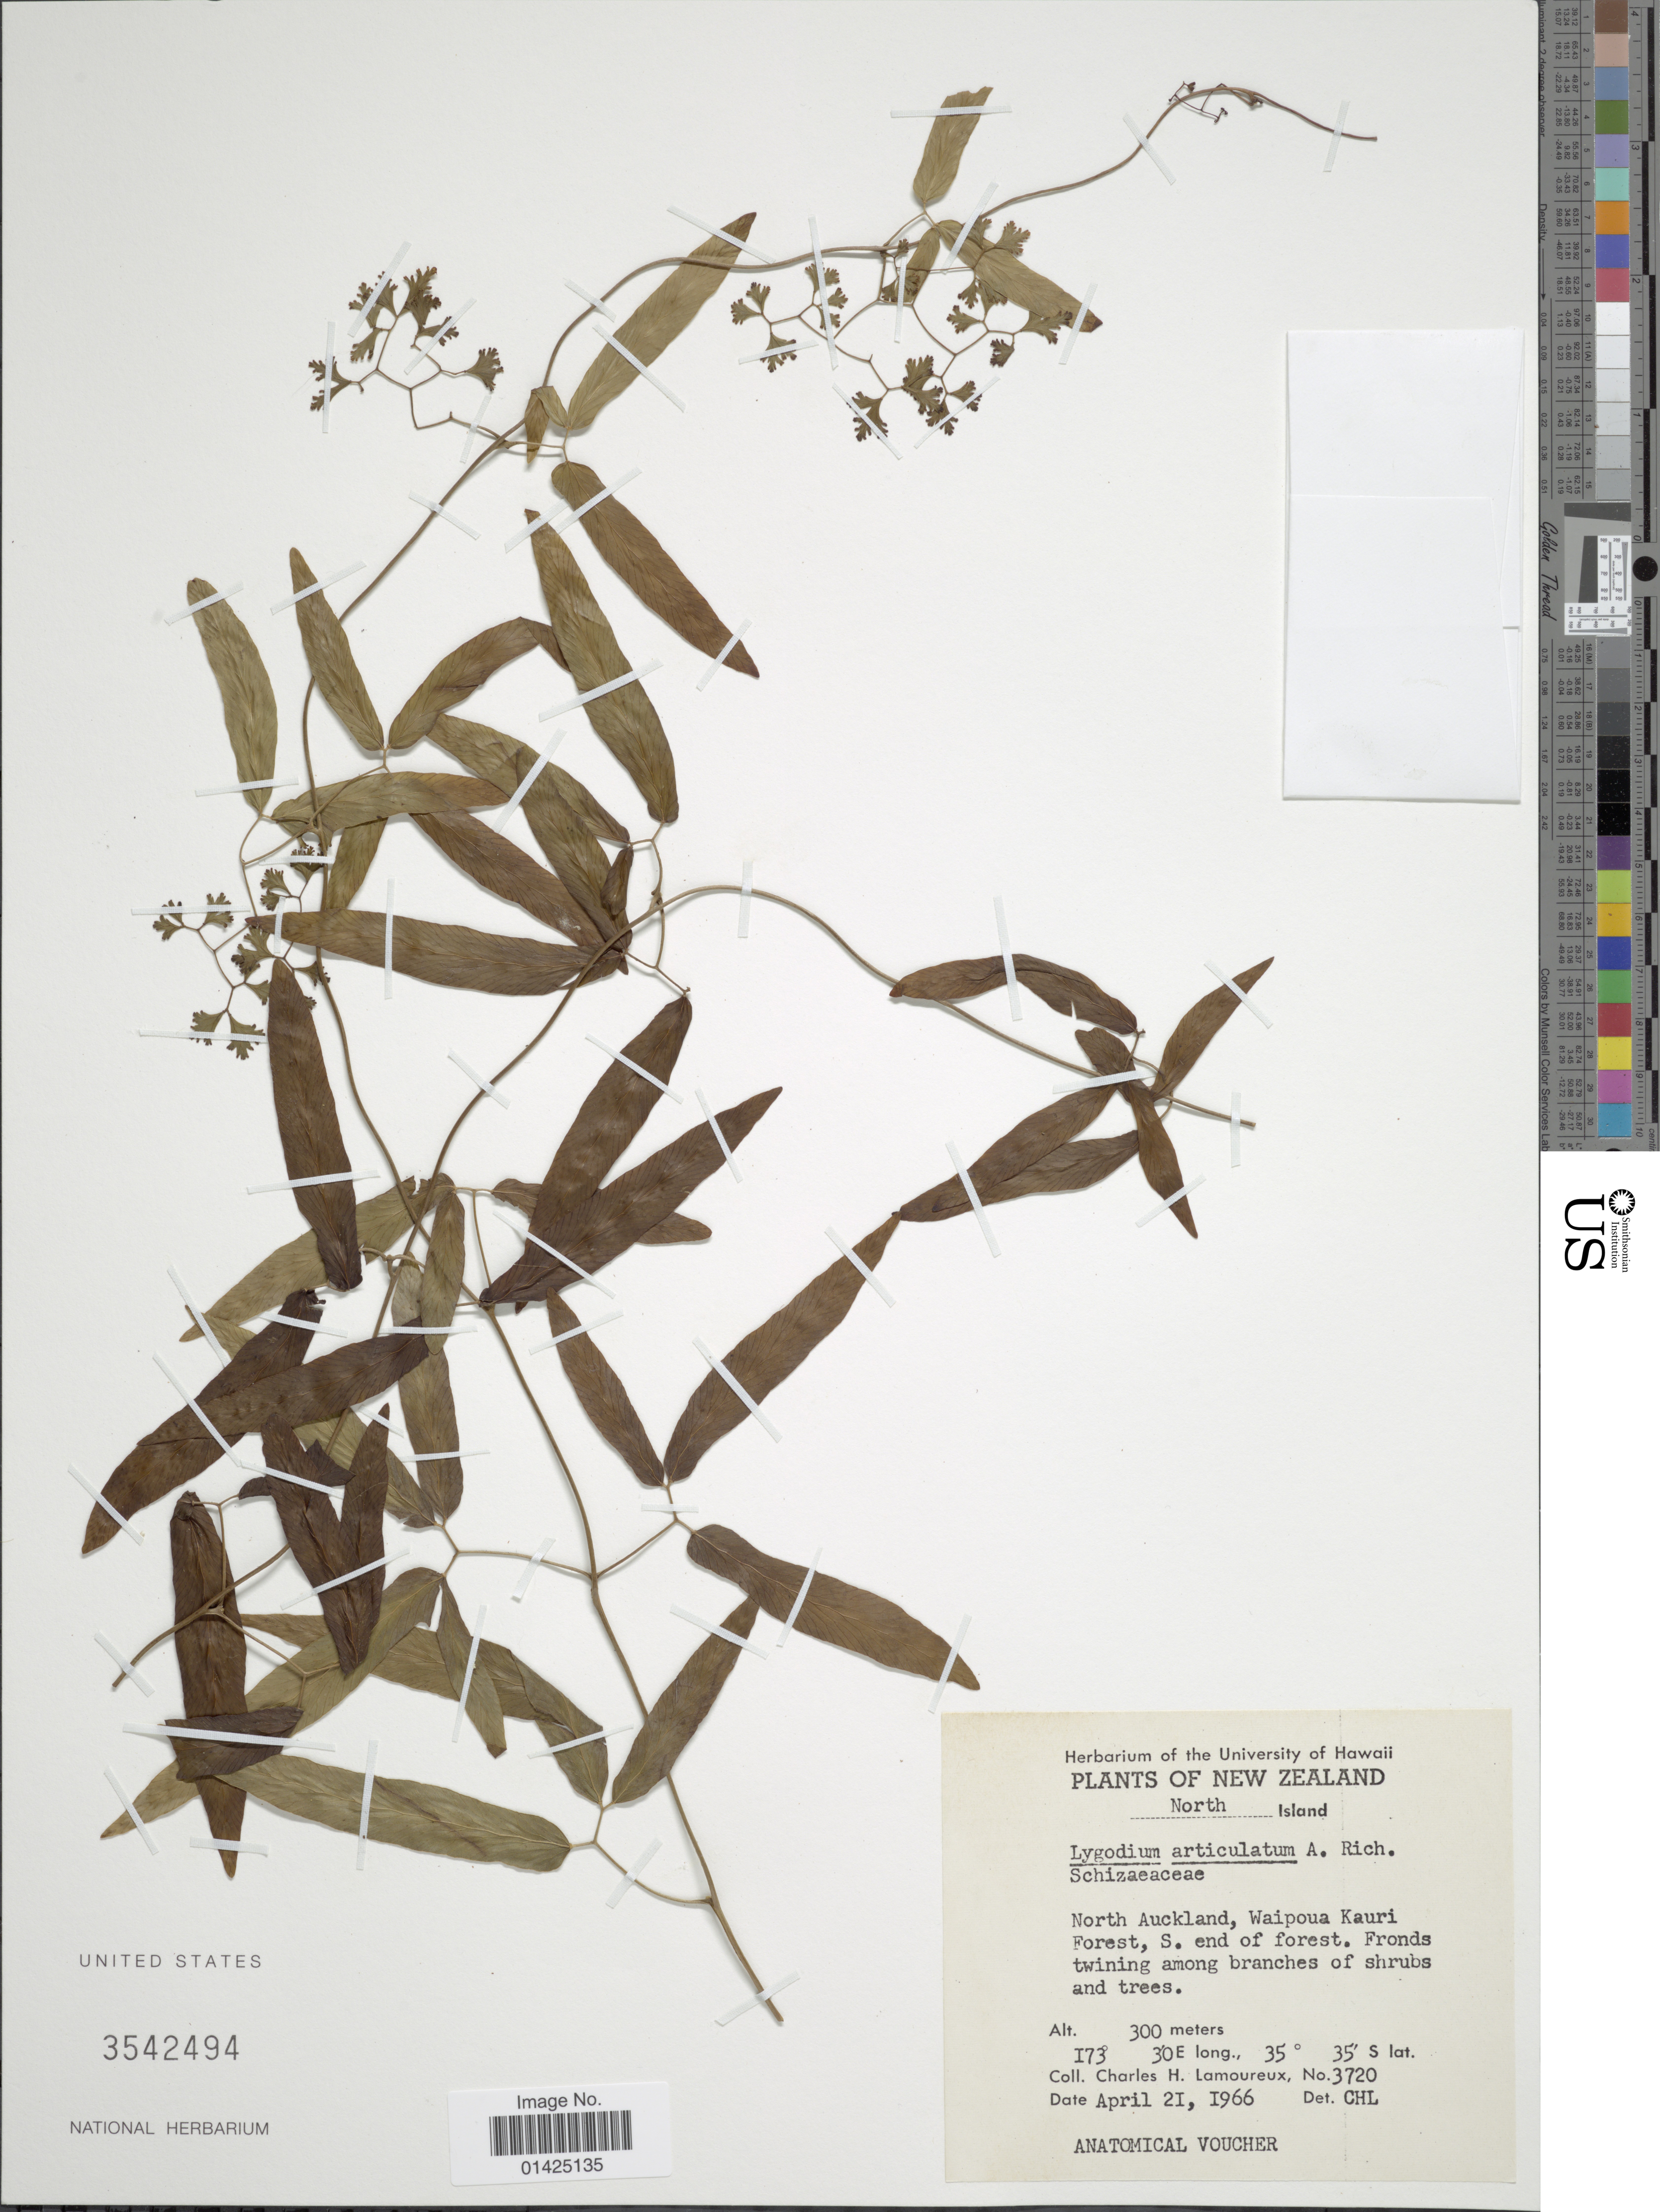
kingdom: Plantae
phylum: Tracheophyta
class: Polypodiopsida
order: Schizaeales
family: Lygodiaceae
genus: Lygodium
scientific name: Lygodium articulatum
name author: A. Rich.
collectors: C. H. Lamoureux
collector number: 3720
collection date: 1966-04-21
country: New Zealand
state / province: Auckland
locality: North Auckland, Waipoua Kauri Forest, S. end of forest.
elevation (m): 300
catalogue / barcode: US 3542494